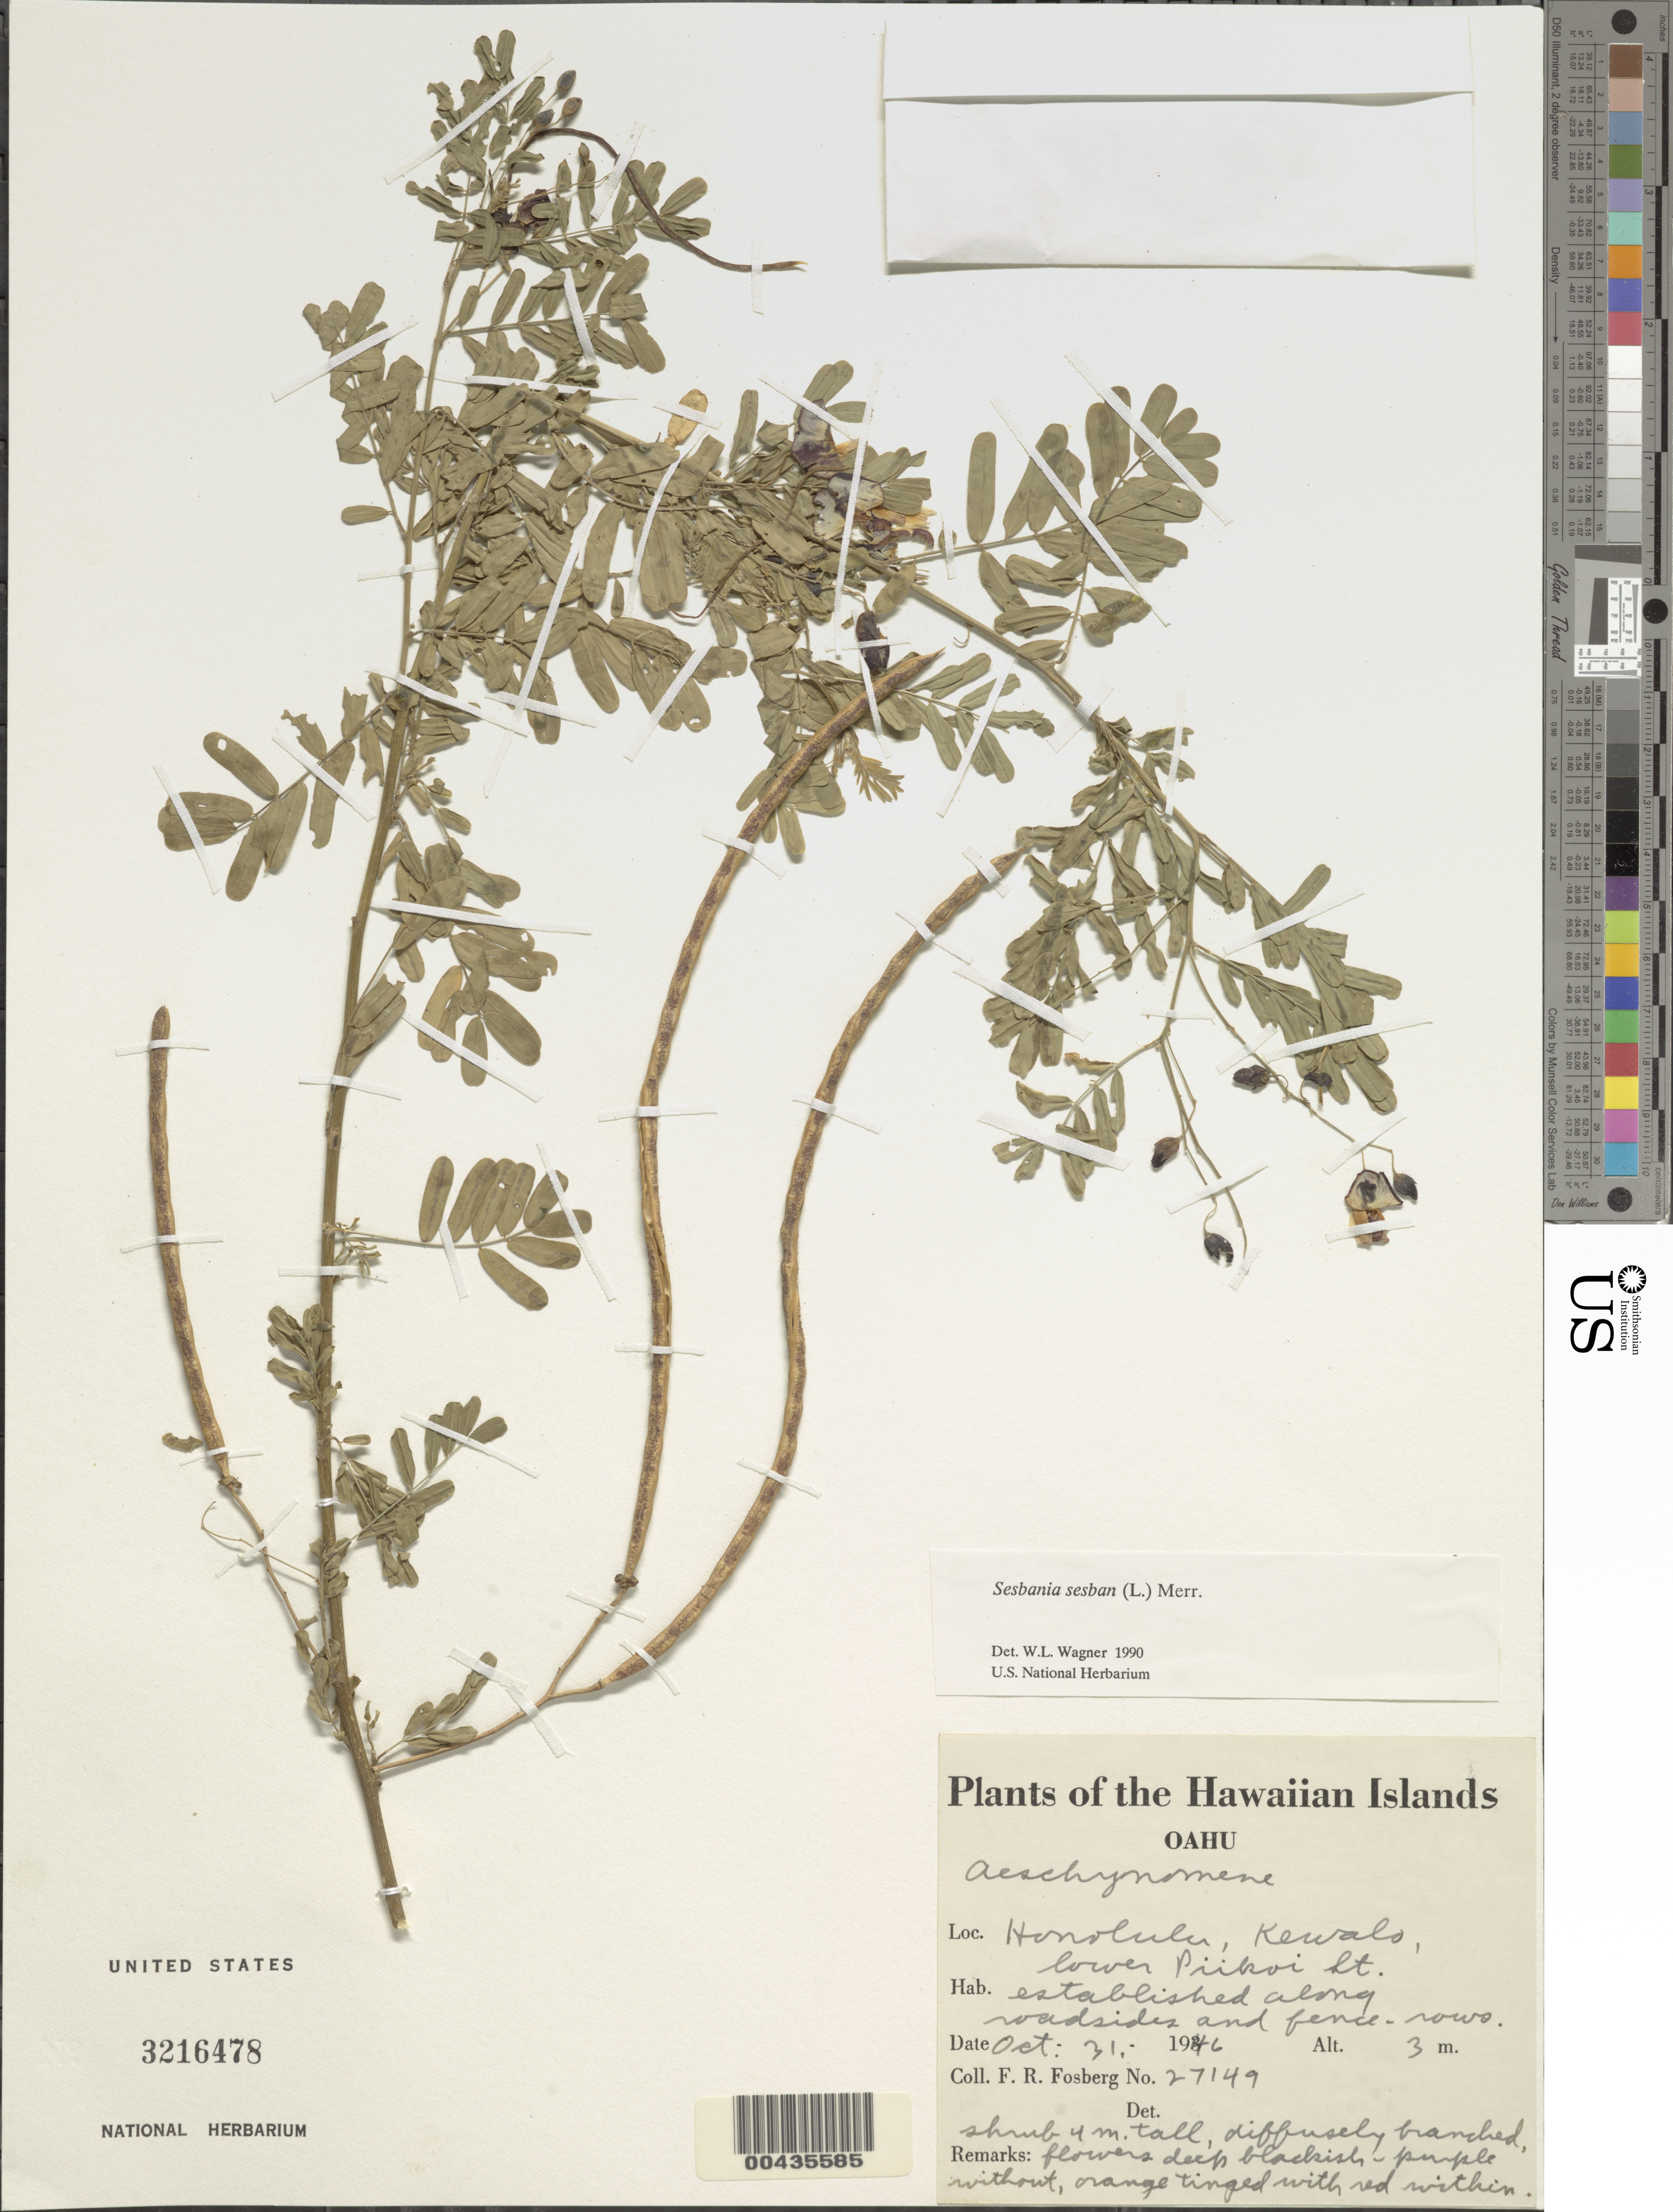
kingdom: Plantae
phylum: Tracheophyta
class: Magnoliopsida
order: Fabales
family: Fabaceae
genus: Sesbania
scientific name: Sesbania sesban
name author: (L.) Merr.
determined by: Wagner, W. L., (BOT), Smithsonian Institution - National Museum of Natural History (UNITED STATES)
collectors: F. R. Fosberg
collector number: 27149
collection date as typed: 31 Oct 1946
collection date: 1946-10-31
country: United States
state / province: Hawaii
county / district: Honolulu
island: Oahu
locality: Honolulu, Kewalo, lower Piikoi St.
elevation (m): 3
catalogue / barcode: US 3216478